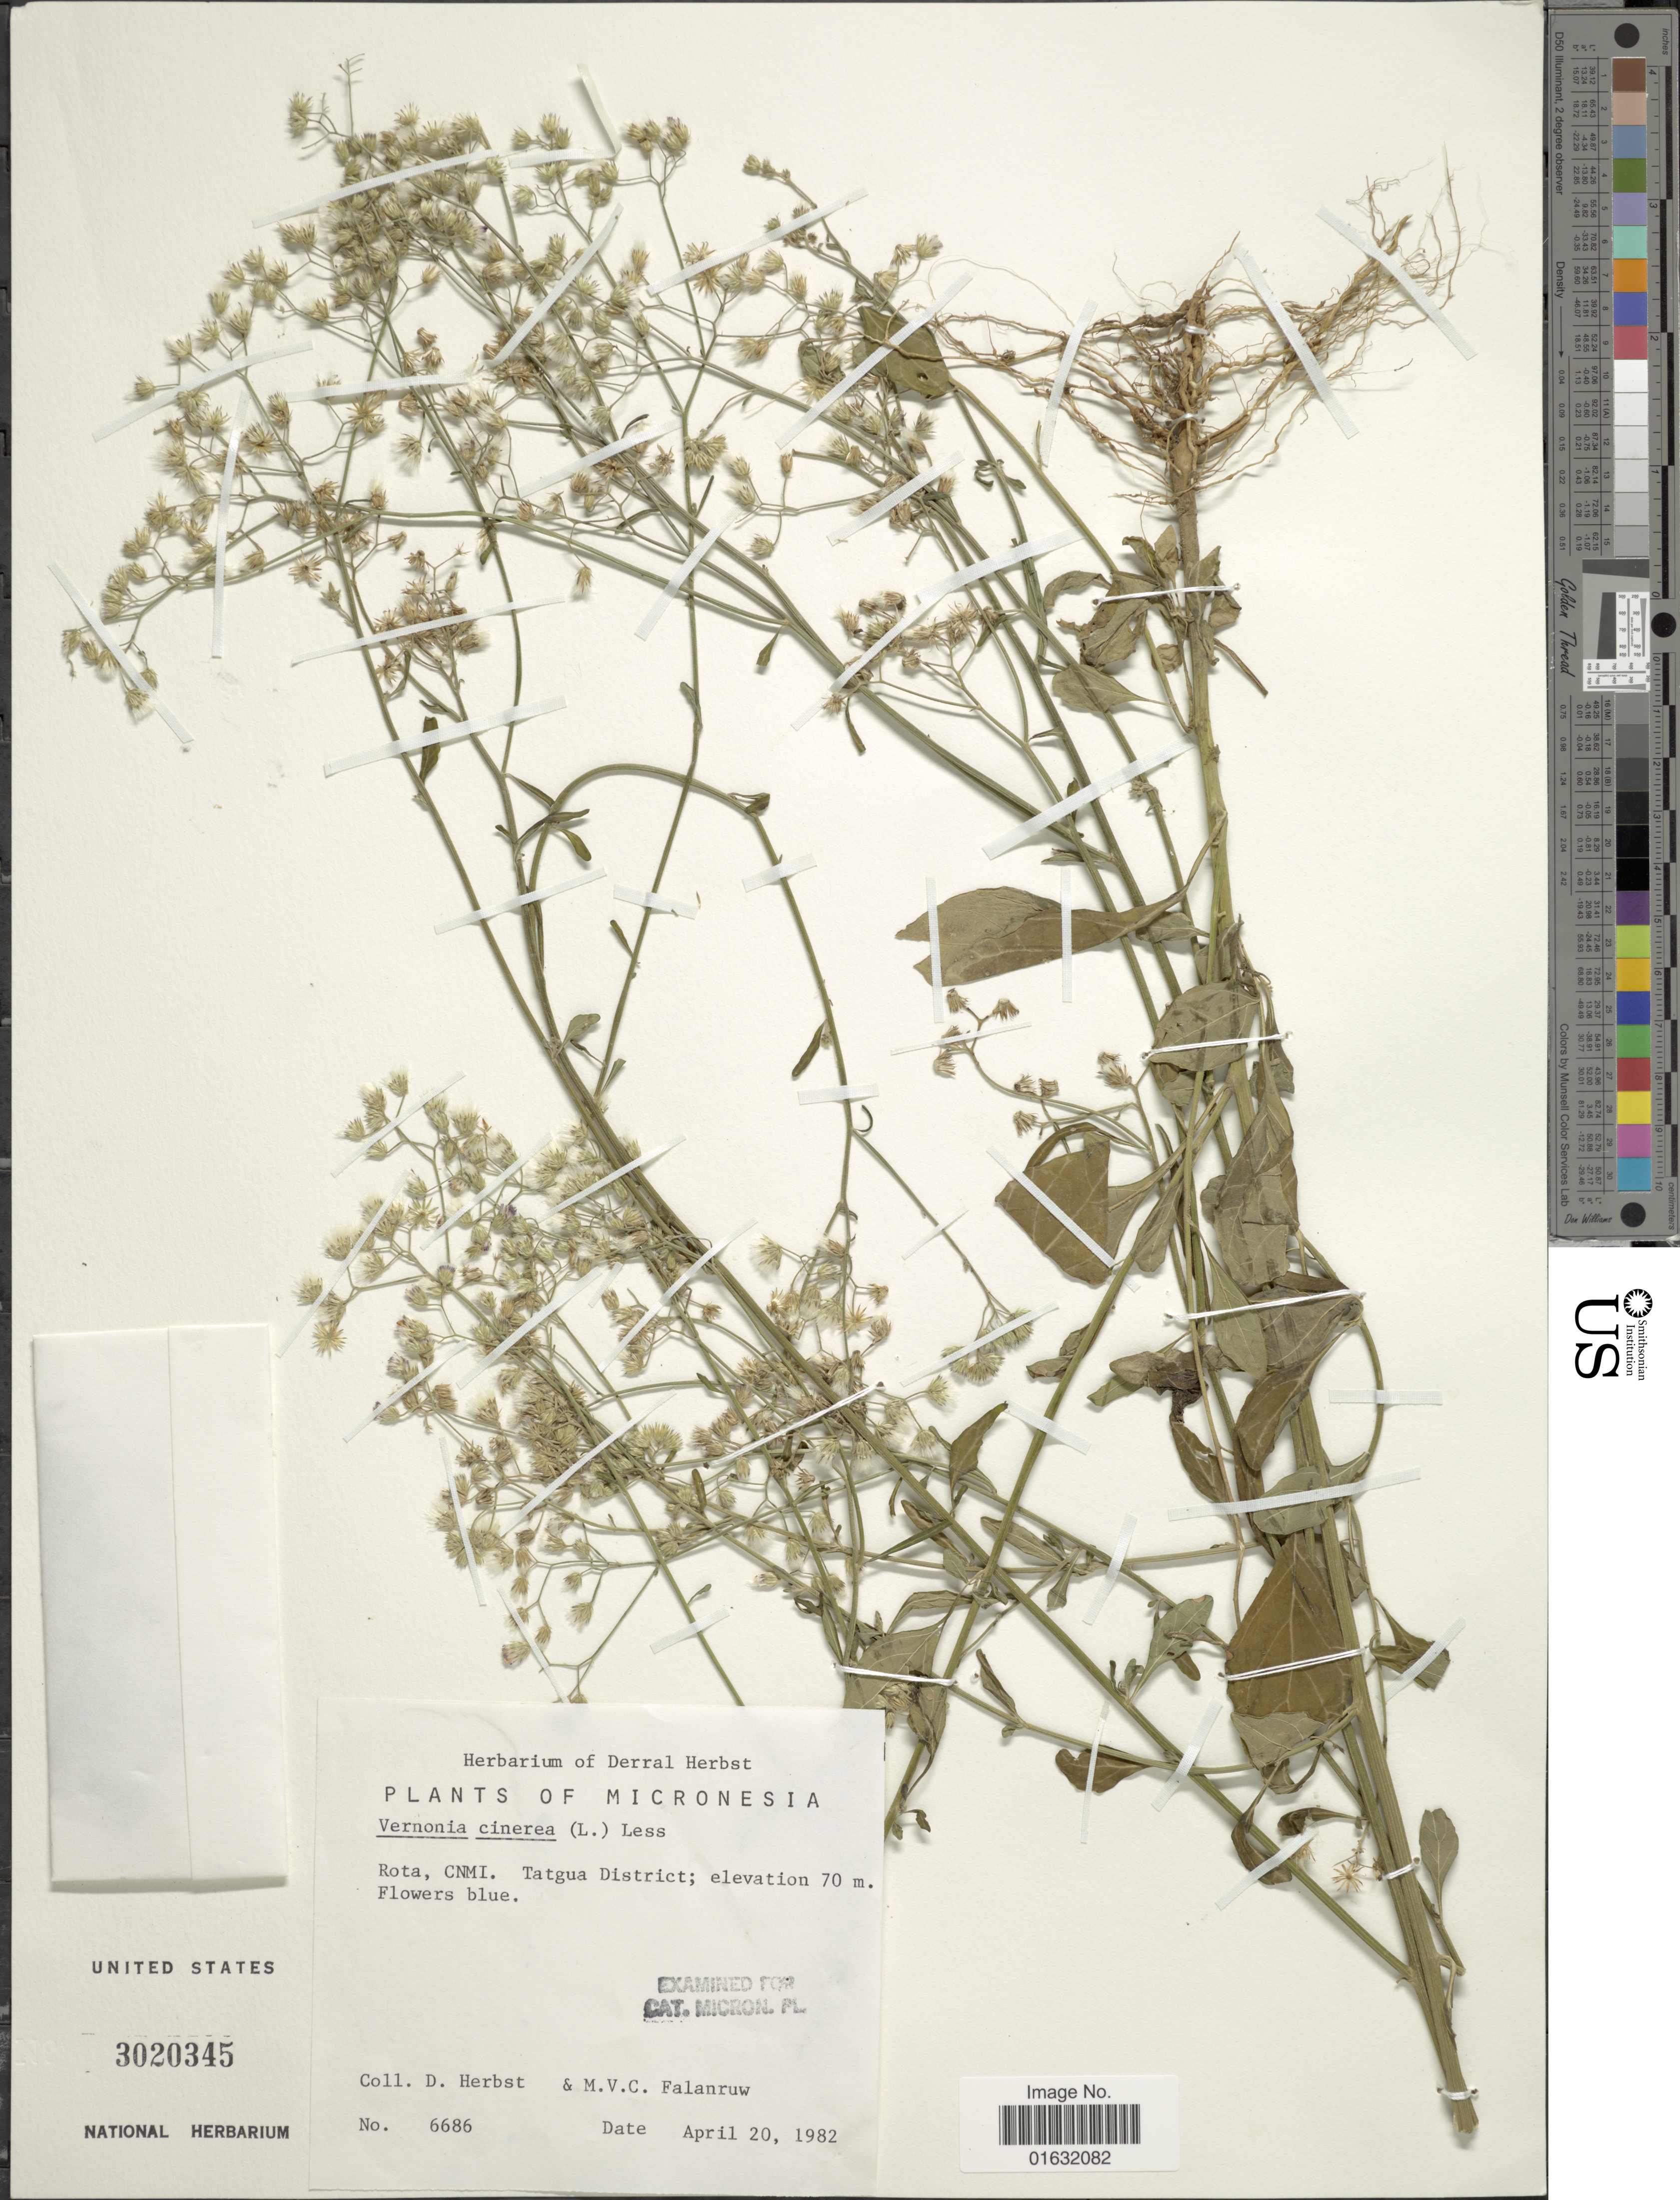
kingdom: Plantae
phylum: Tracheophyta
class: Magnoliopsida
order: Asterales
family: Asteraceae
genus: Cyanthillium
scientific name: Cyanthillium cinereum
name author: (L.) H. Rob.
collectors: D. Herbst & M. V. Falanruw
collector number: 6686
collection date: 1982-04-20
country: Northern Mariana Islands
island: Rota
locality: Rota, CNMI. Tatgua District.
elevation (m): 70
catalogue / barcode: US 3020345